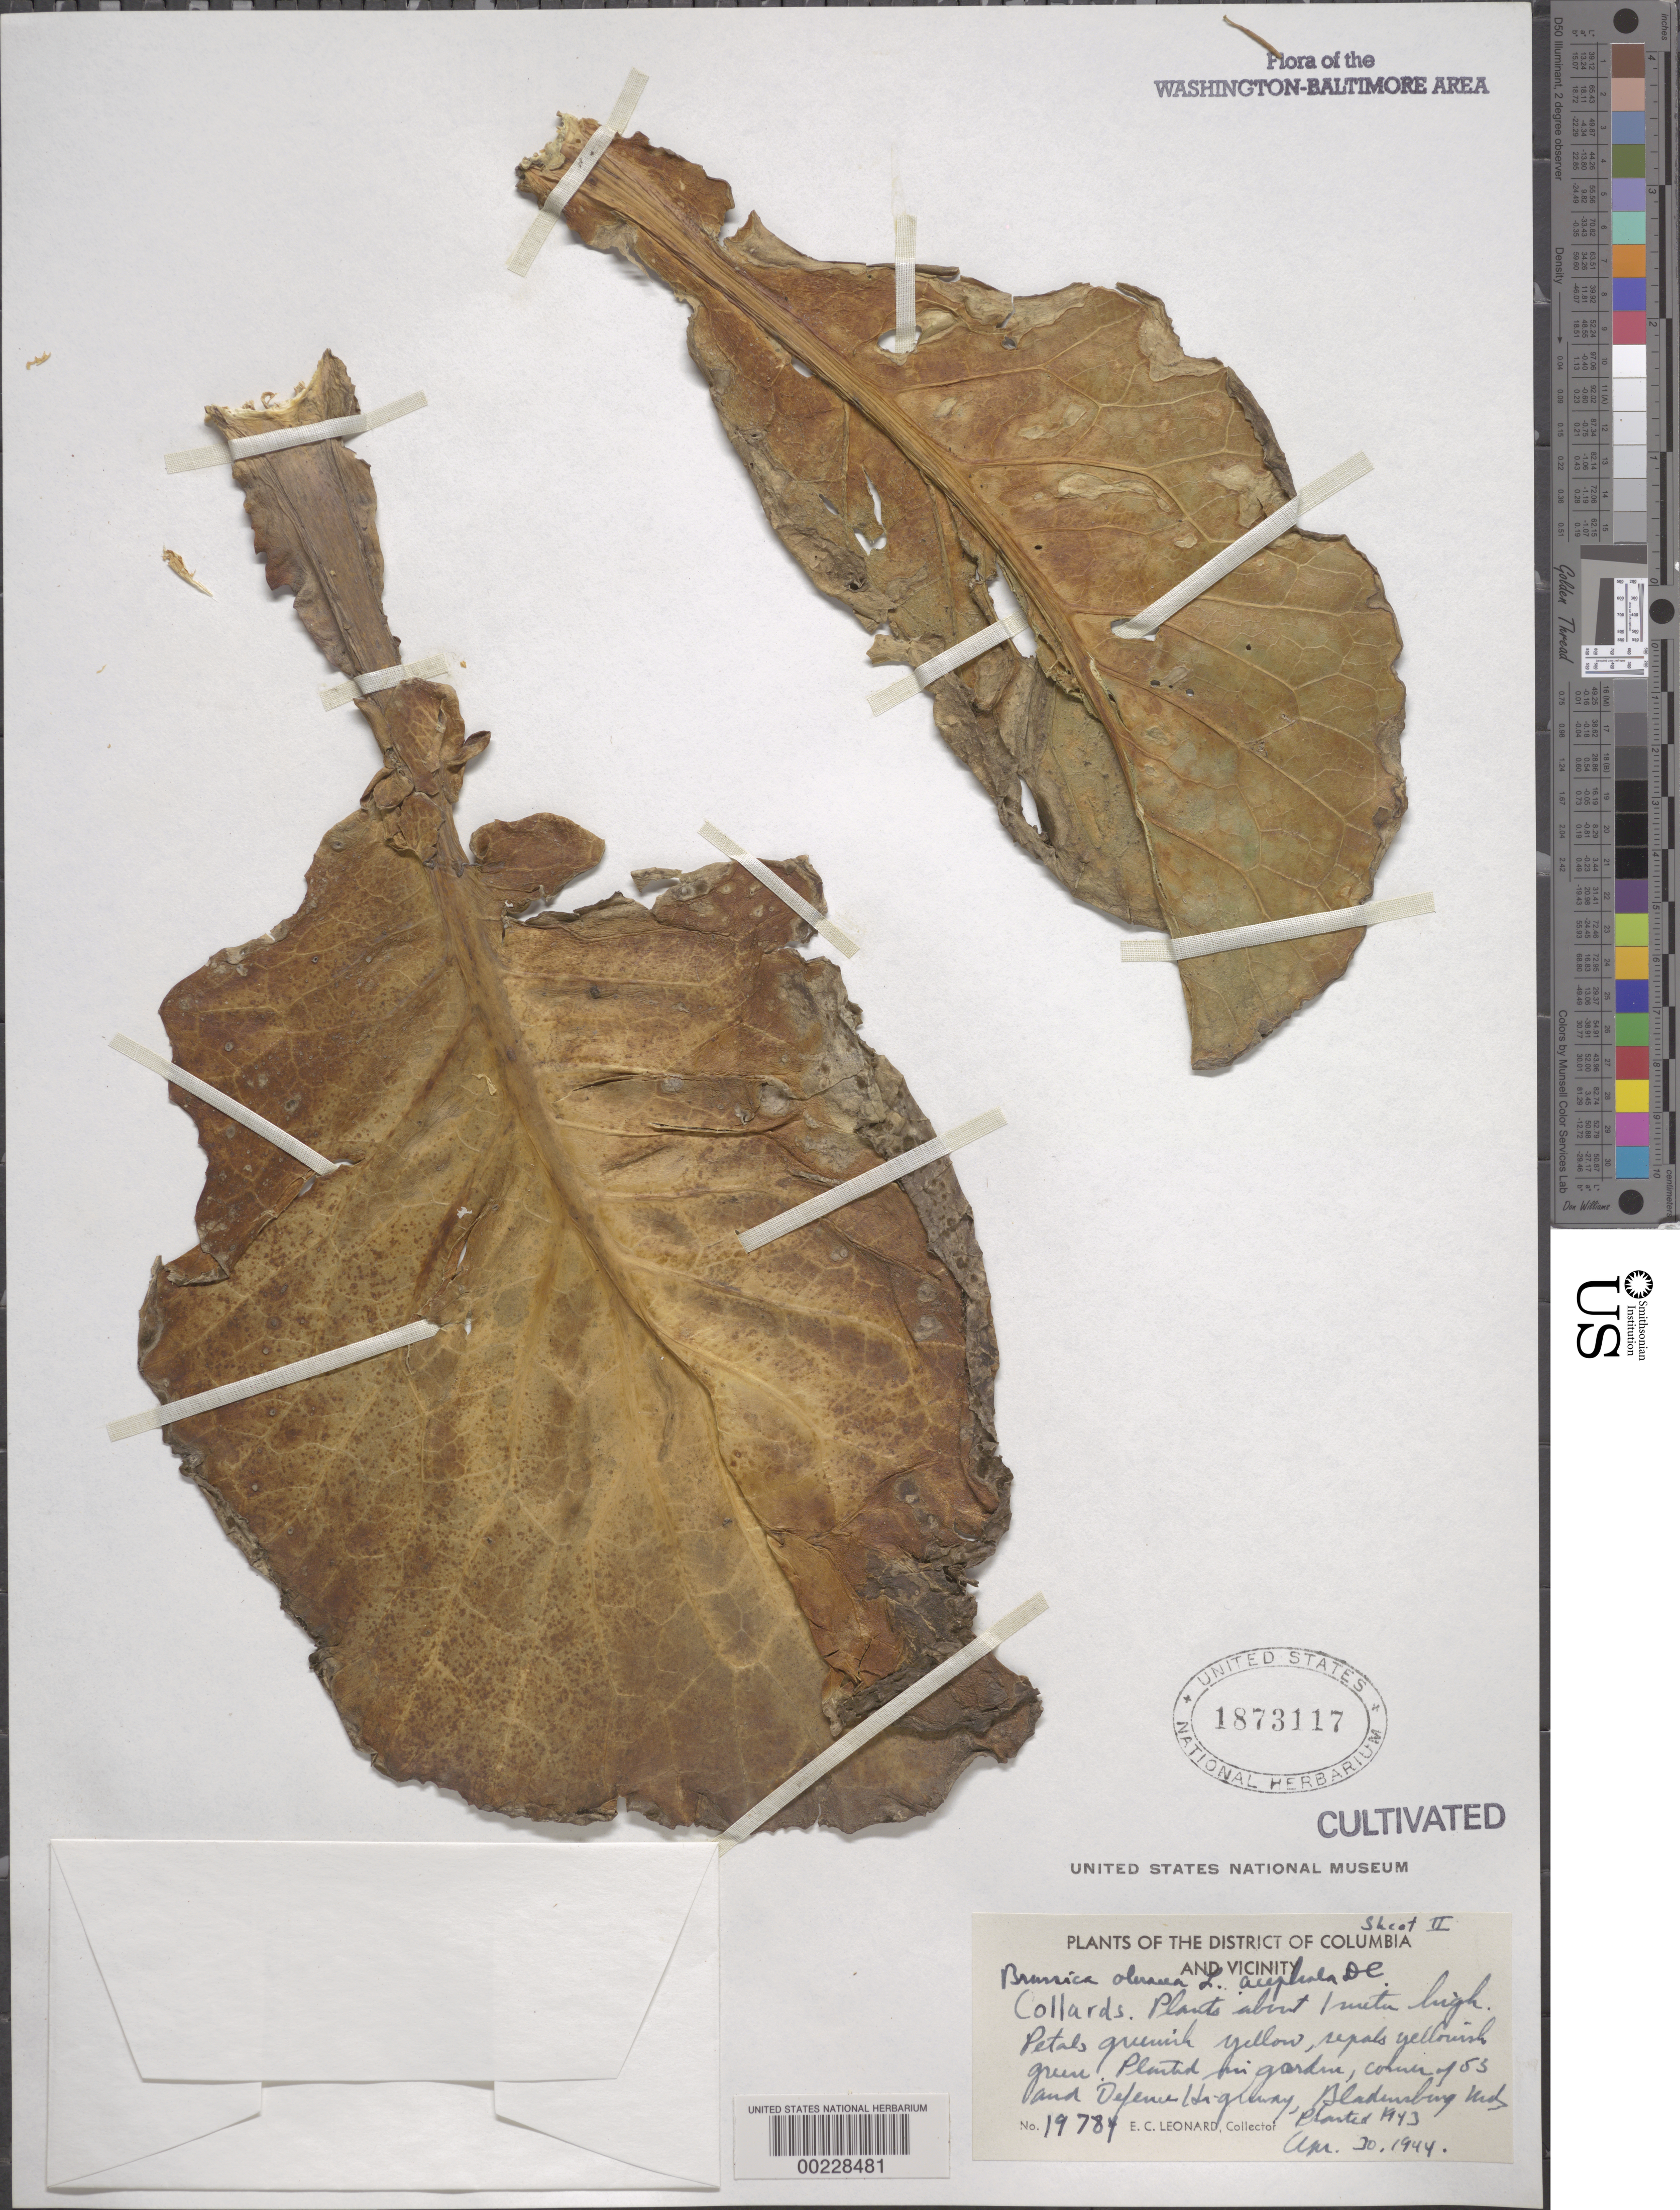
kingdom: Plantae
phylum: Tracheophyta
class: Magnoliopsida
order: Brassicales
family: Brassicaceae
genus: Brassica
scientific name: Brassica oleracea var. acephala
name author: DC.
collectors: E. C. Leonard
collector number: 19784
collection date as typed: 30 Apr 1944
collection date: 1944-04-30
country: United States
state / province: Maryland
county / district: Prince George's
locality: Bladensburg, corner of 53 & Defense Highway, garden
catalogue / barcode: US 1873117